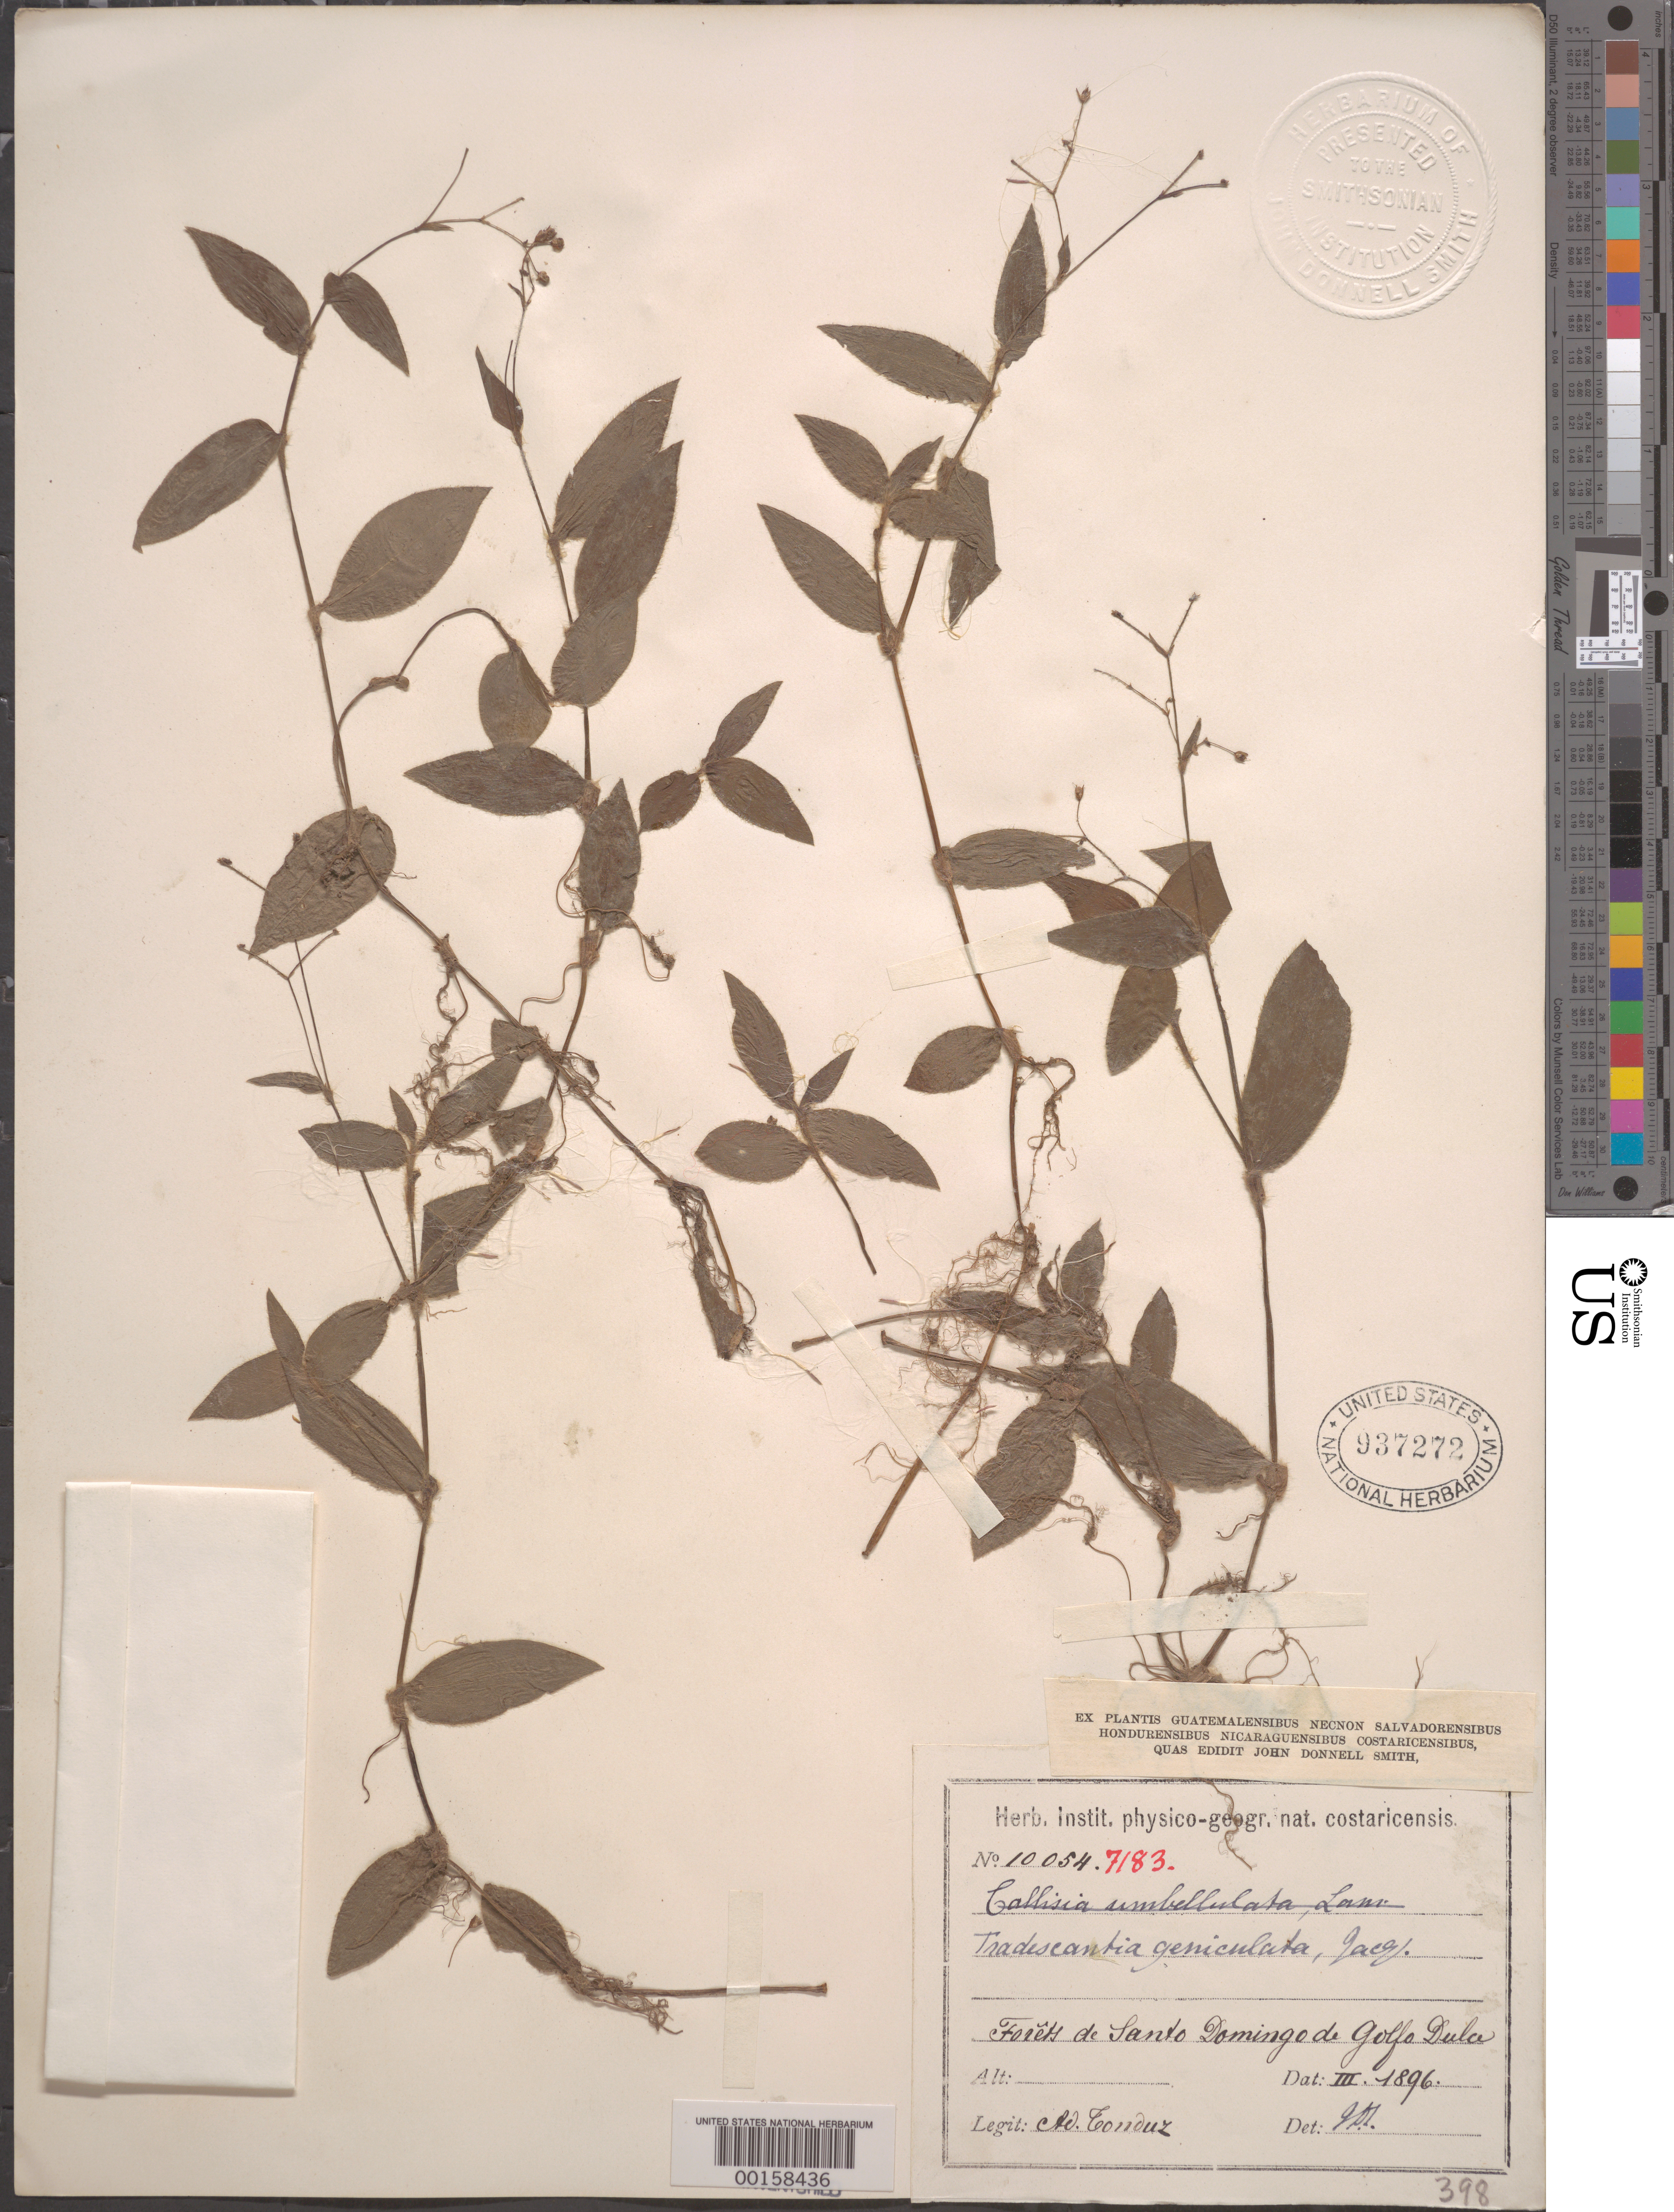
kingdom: Plantae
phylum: Tracheophyta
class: Liliopsida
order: Commelinales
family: Commelinaceae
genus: Gibasis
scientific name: Gibasis geniculata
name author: (Jacq.) Rohweder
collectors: A. Tonduz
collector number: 10054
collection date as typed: Mar 1896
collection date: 1896-03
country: Costa Rica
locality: Santo Domingo de Golfa Dulce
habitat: Forest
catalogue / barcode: US 937272